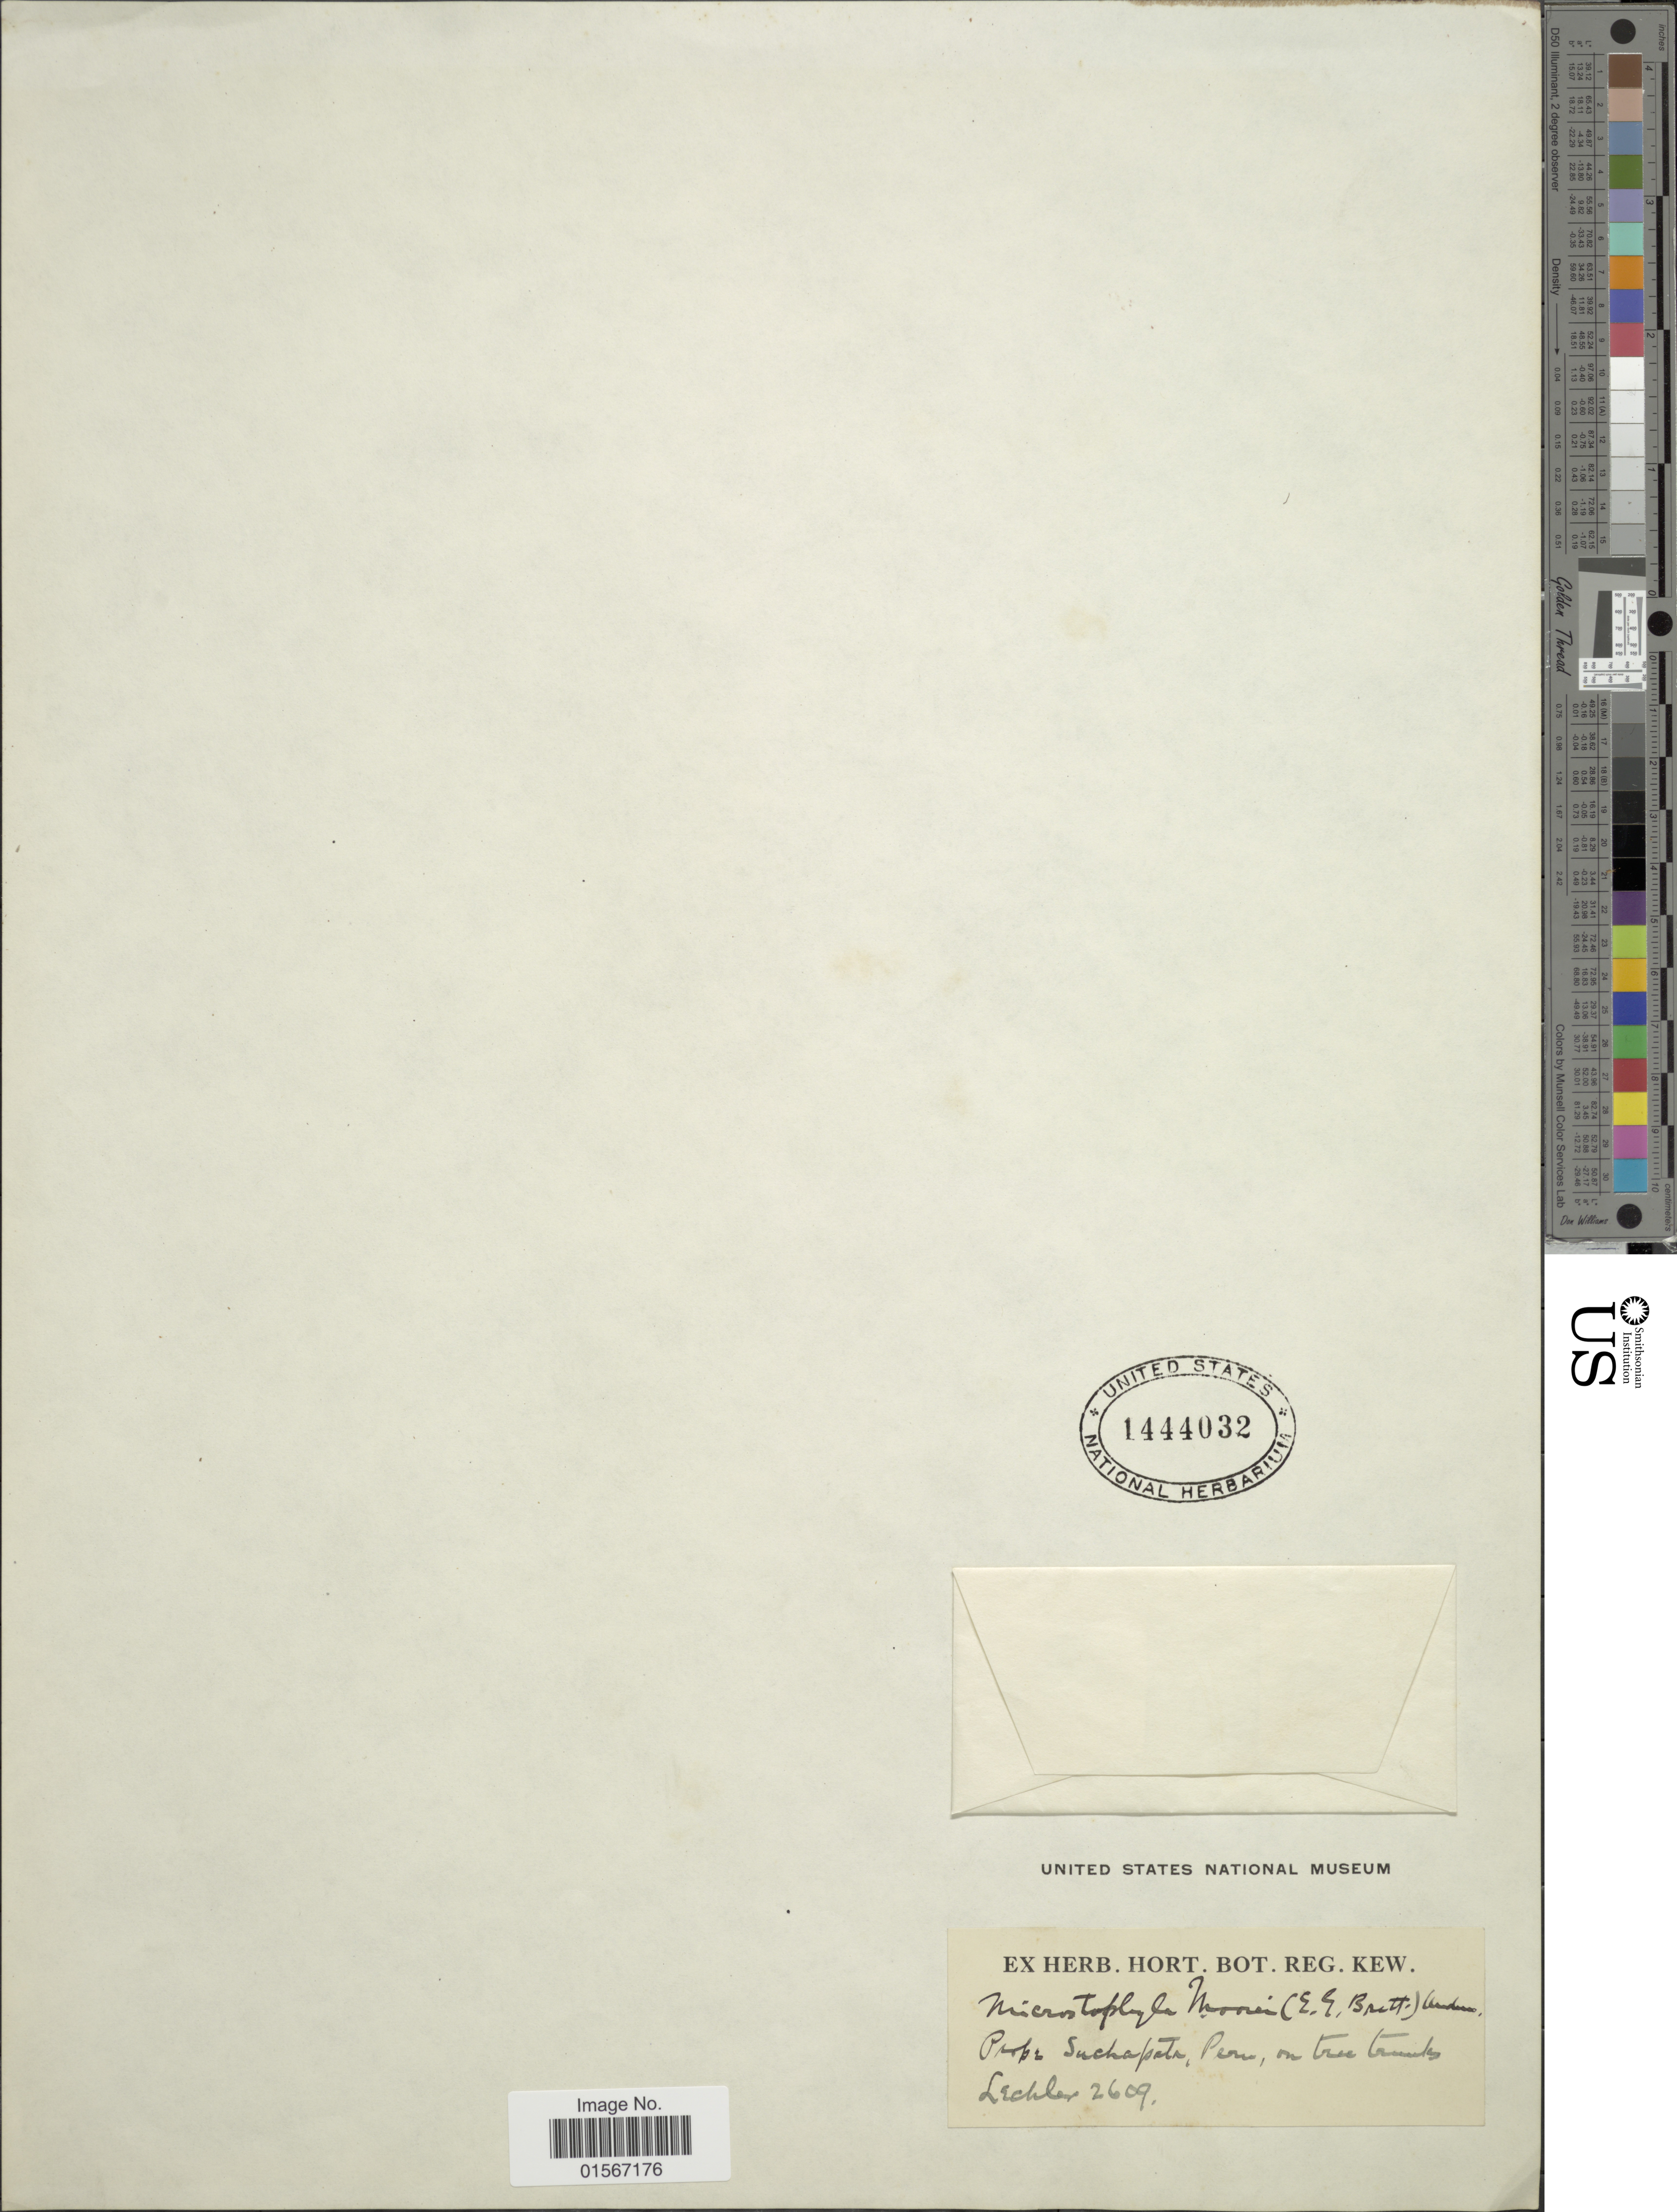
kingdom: Plantae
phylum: Tracheophyta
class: Polypodiopsida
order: Polypodiales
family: Dryopteridaceae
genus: Elaphoglossum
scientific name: Elaphoglossum moorei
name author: (E. Britton) Christ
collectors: -. Lechler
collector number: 2609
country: Peru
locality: Prope Sachapata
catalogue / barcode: US 1444032